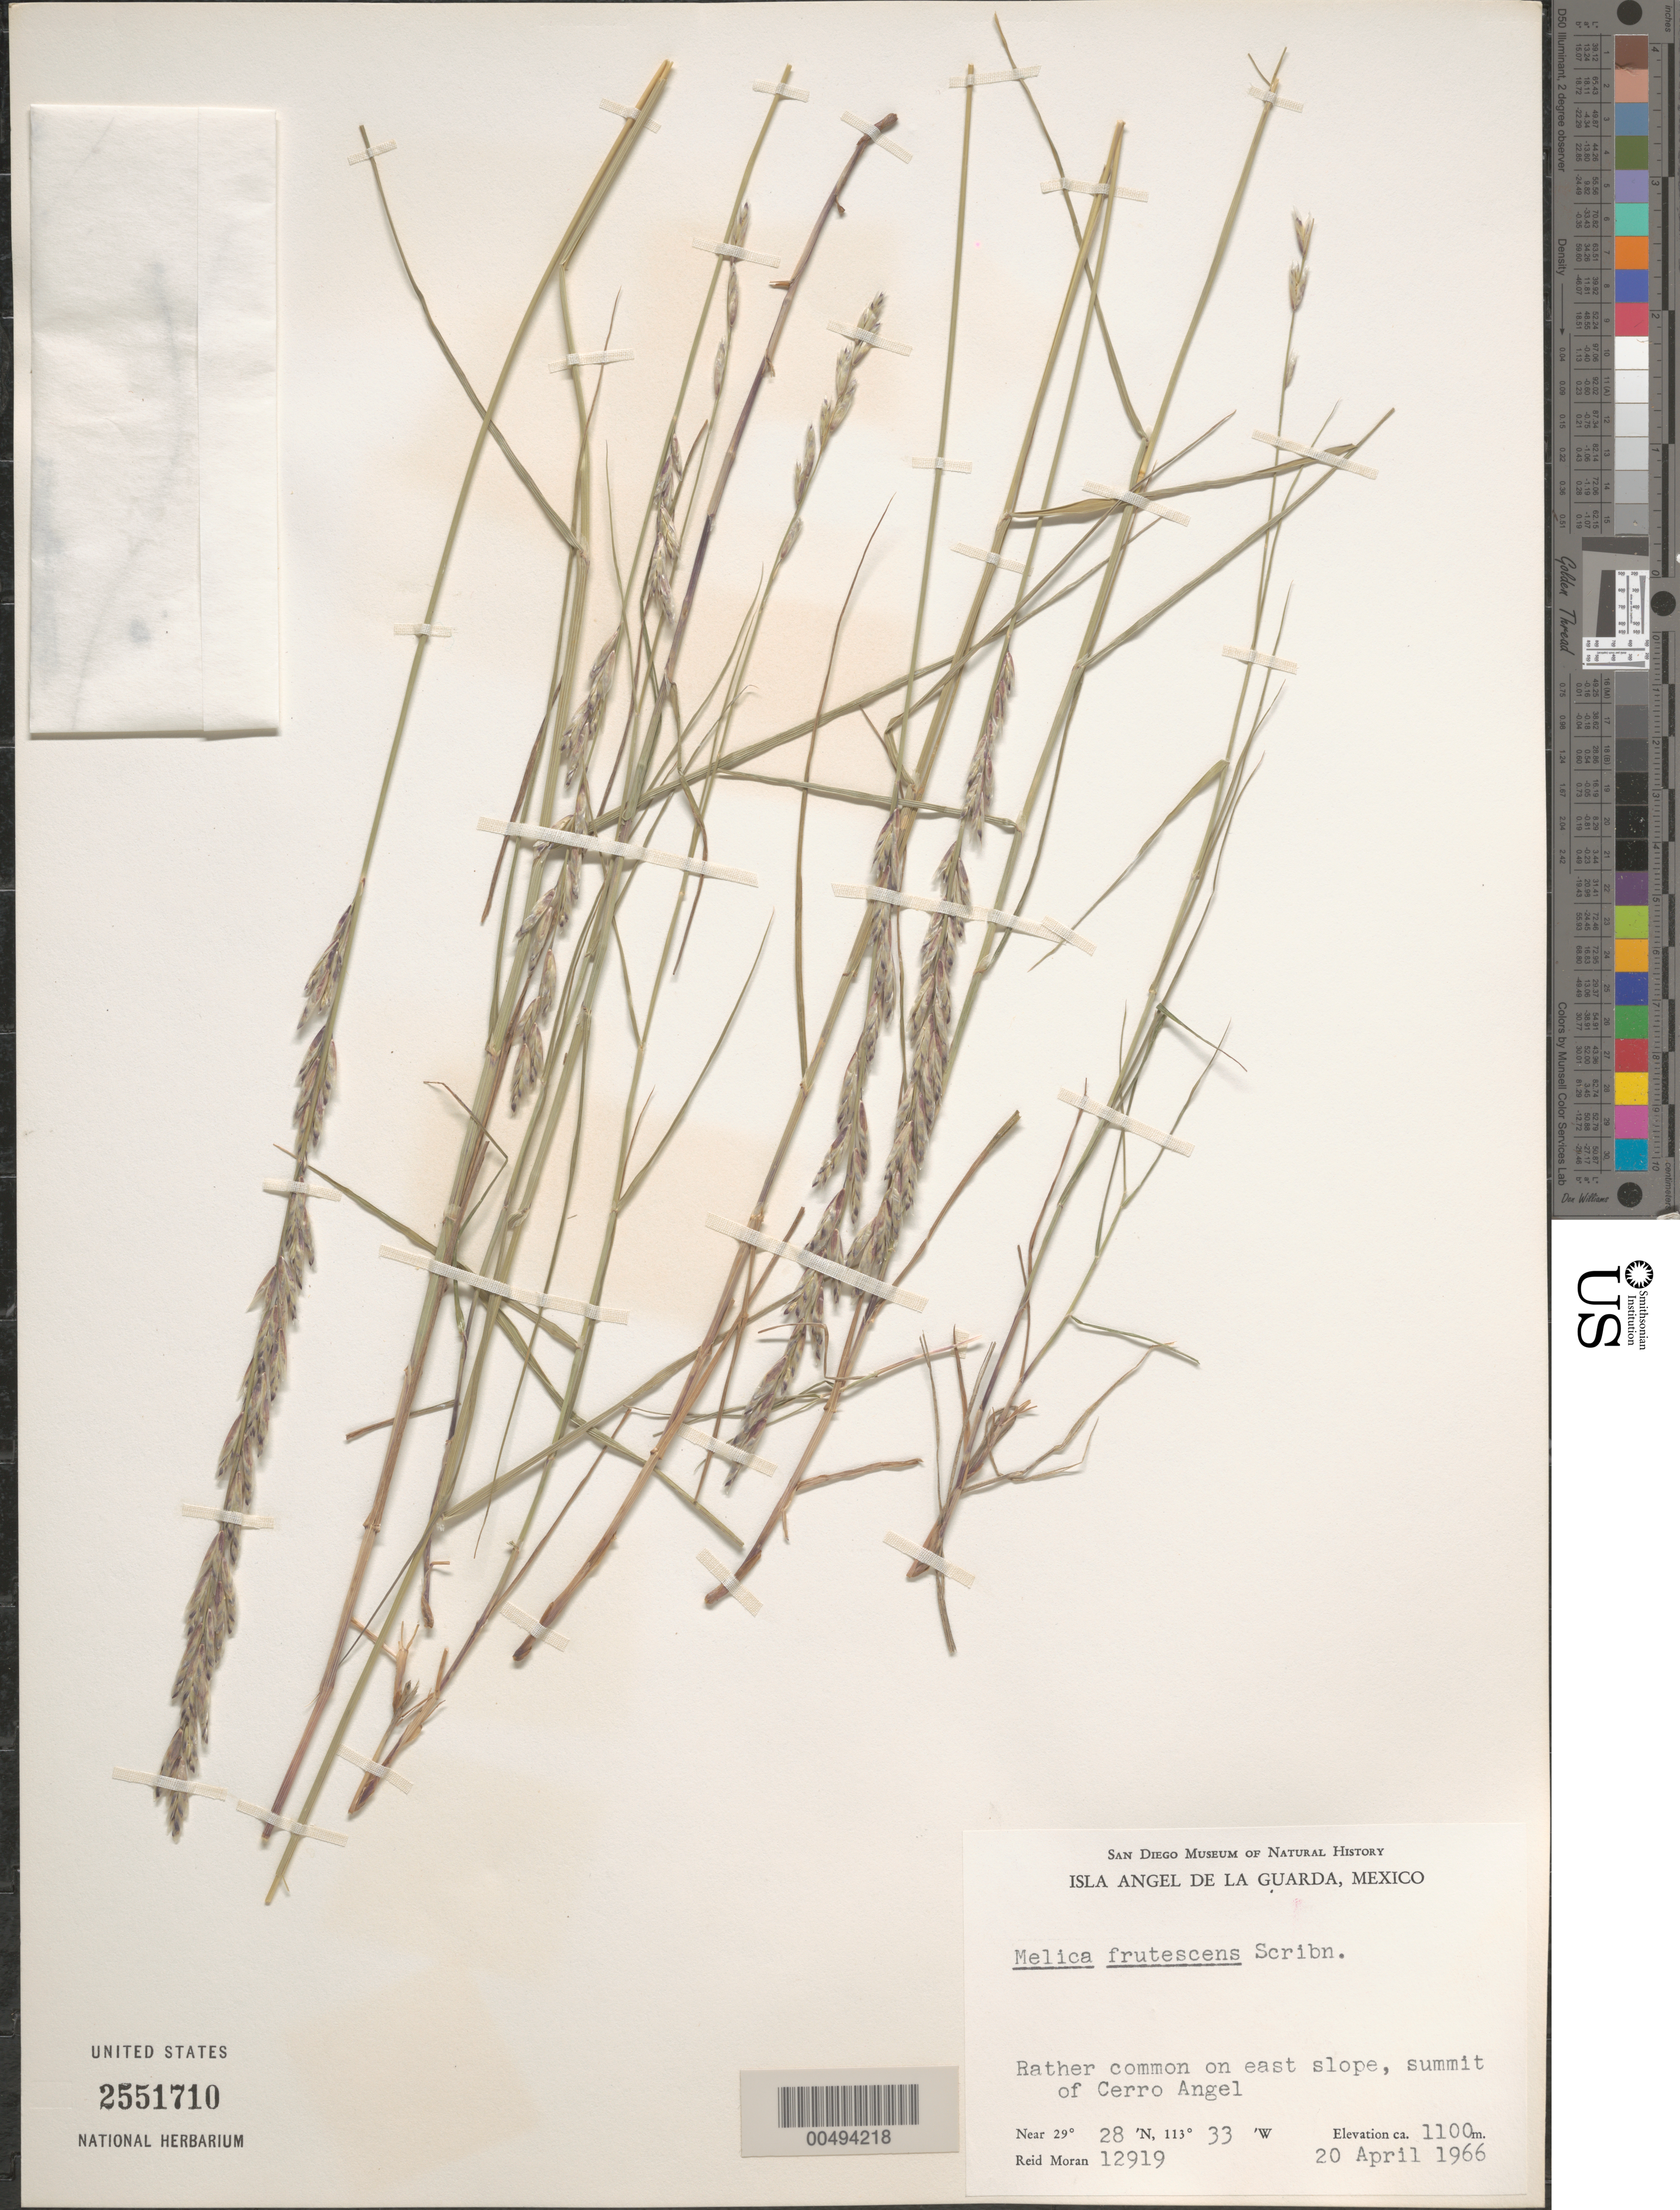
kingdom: Plantae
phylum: Tracheophyta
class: Liliopsida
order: Poales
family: Poaceae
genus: Melica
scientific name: Melica frutescens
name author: Scribn.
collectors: R. V. Moran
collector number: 12919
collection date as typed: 20 Apr 1966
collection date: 1966-04-20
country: Mexico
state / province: Baja California Norte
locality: Isla Angel de la Guarda, E slope, summit of Cerro Angel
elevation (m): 1100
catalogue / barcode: US 2551710